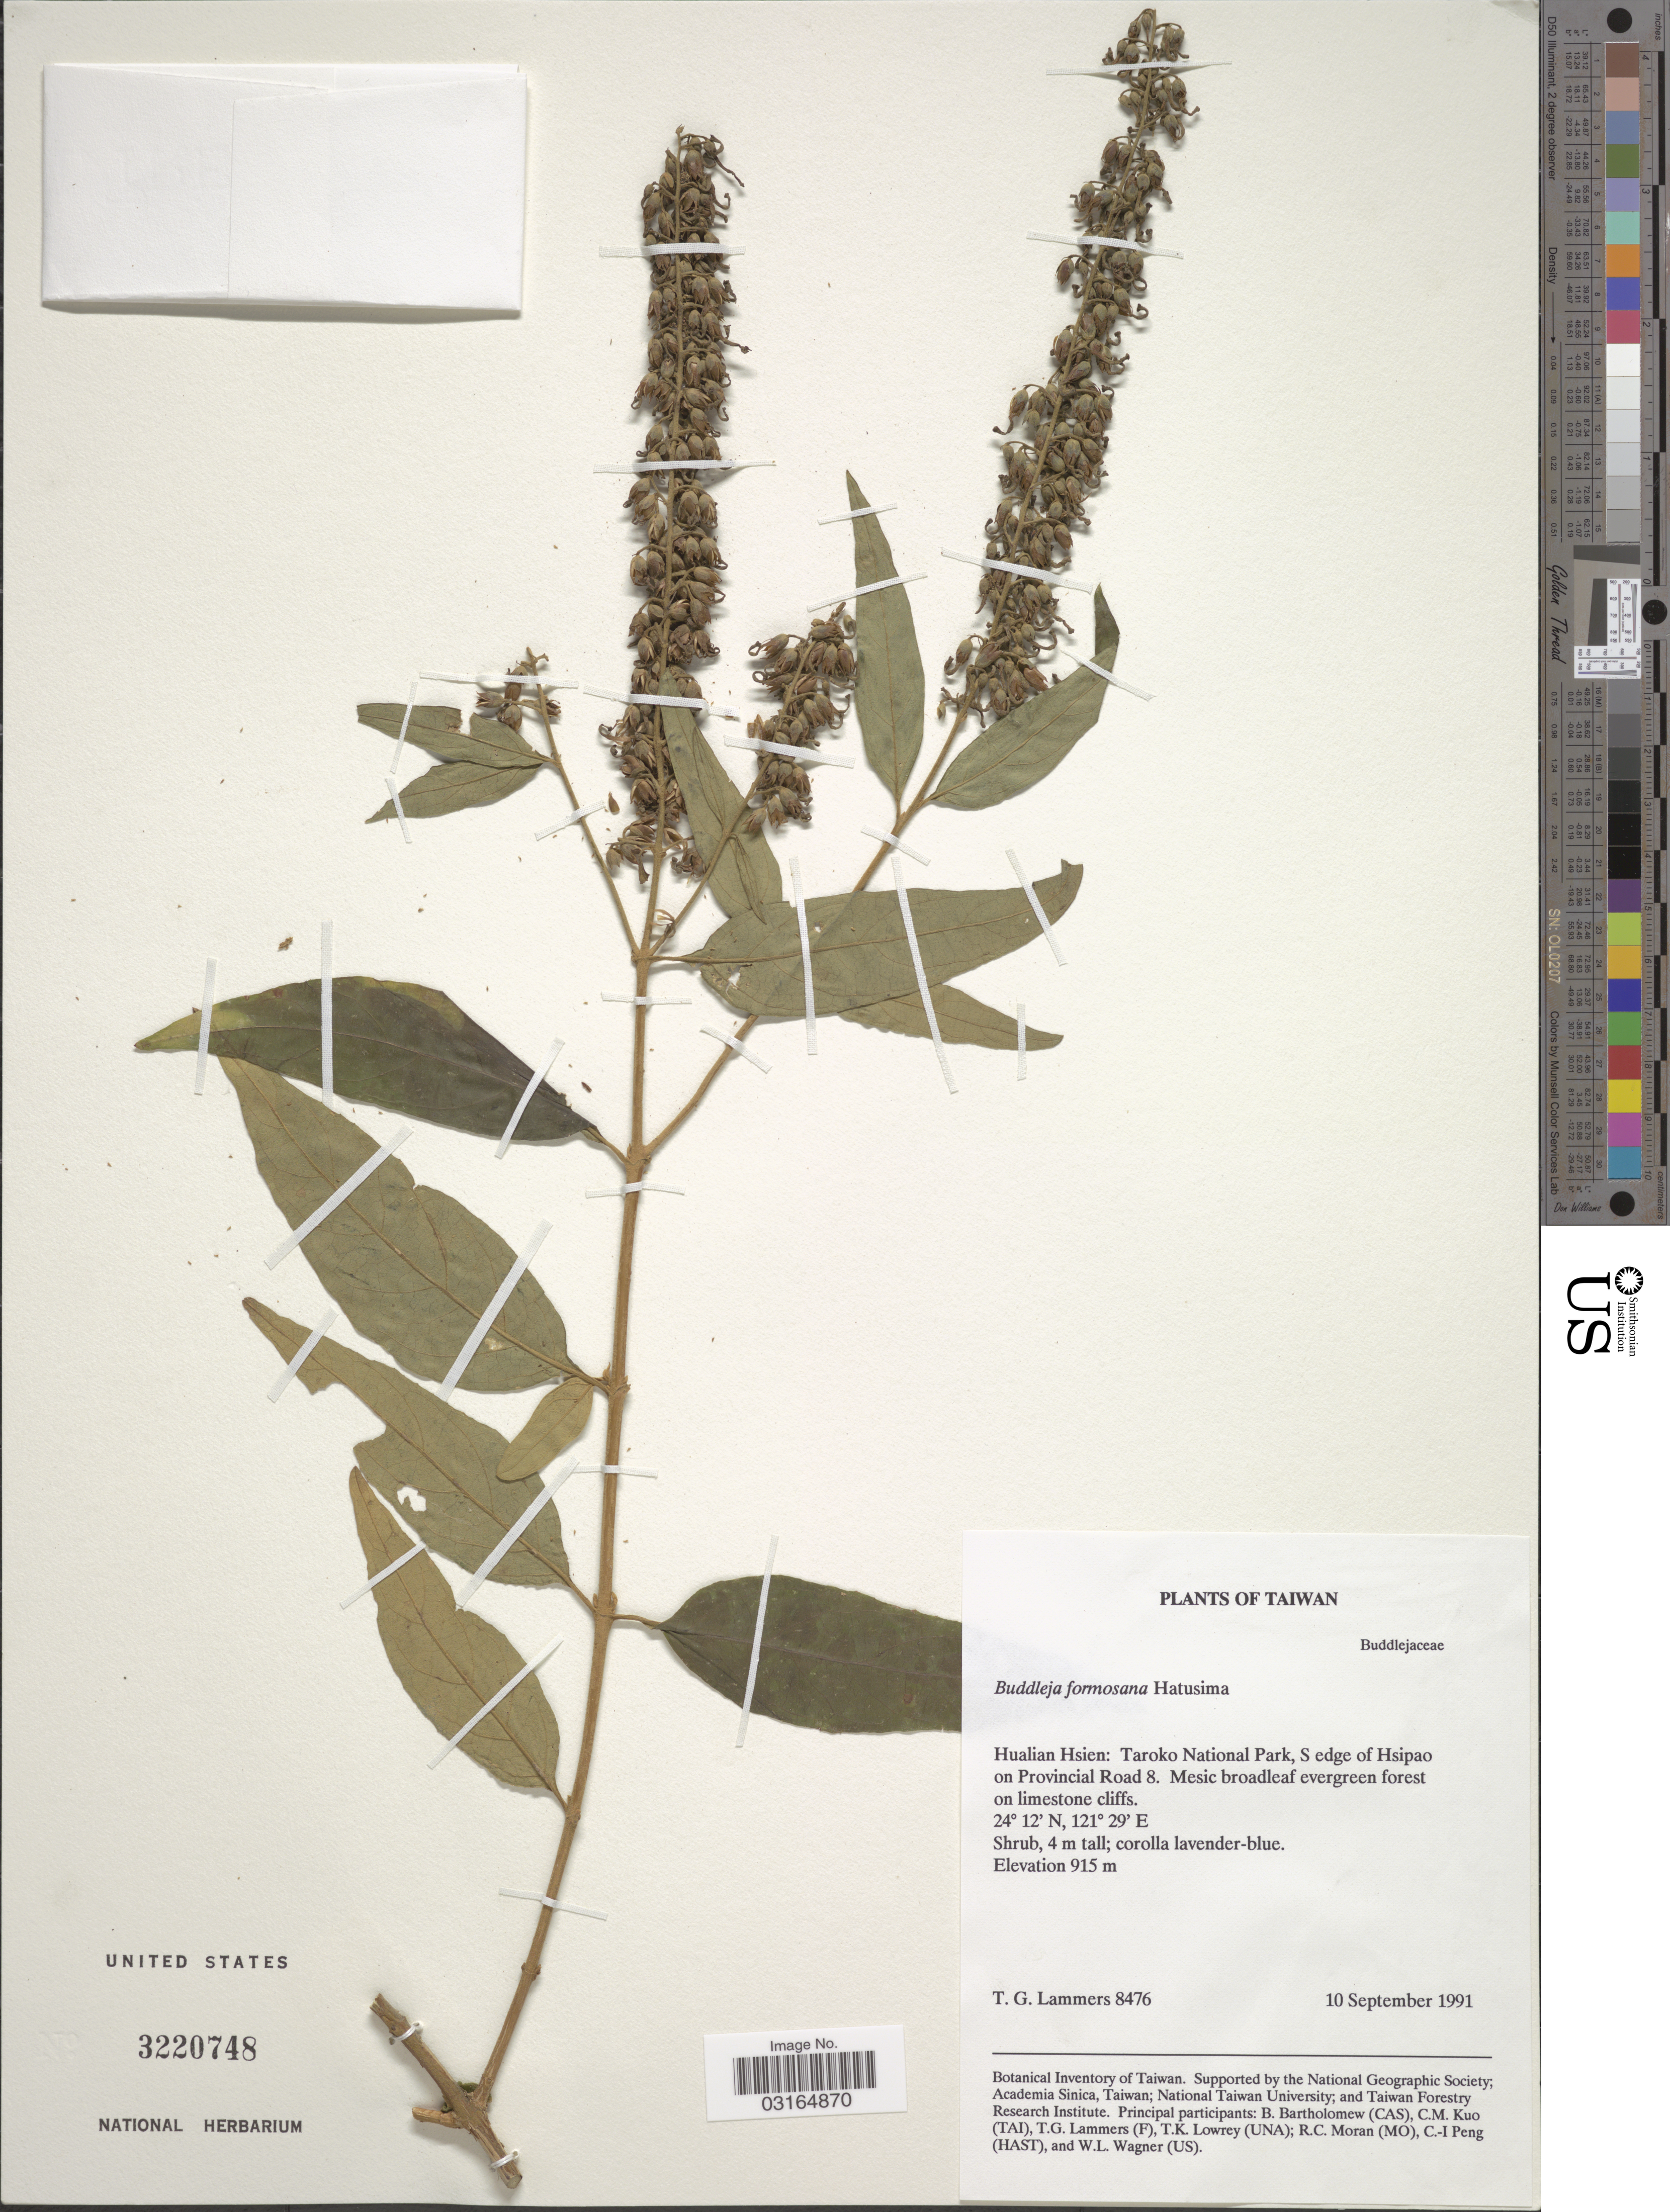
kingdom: Plantae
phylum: Tracheophyta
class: Magnoliopsida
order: Lamiales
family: Scrophulariaceae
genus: Buddleja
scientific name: Buddleja formosana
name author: Hatus.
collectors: T. Lammers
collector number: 8476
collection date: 1991-09-10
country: Taiwan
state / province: Hualien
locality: Taroko National Park, S edge of Hsipao on Provincial Road 8.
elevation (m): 915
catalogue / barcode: US 3220748